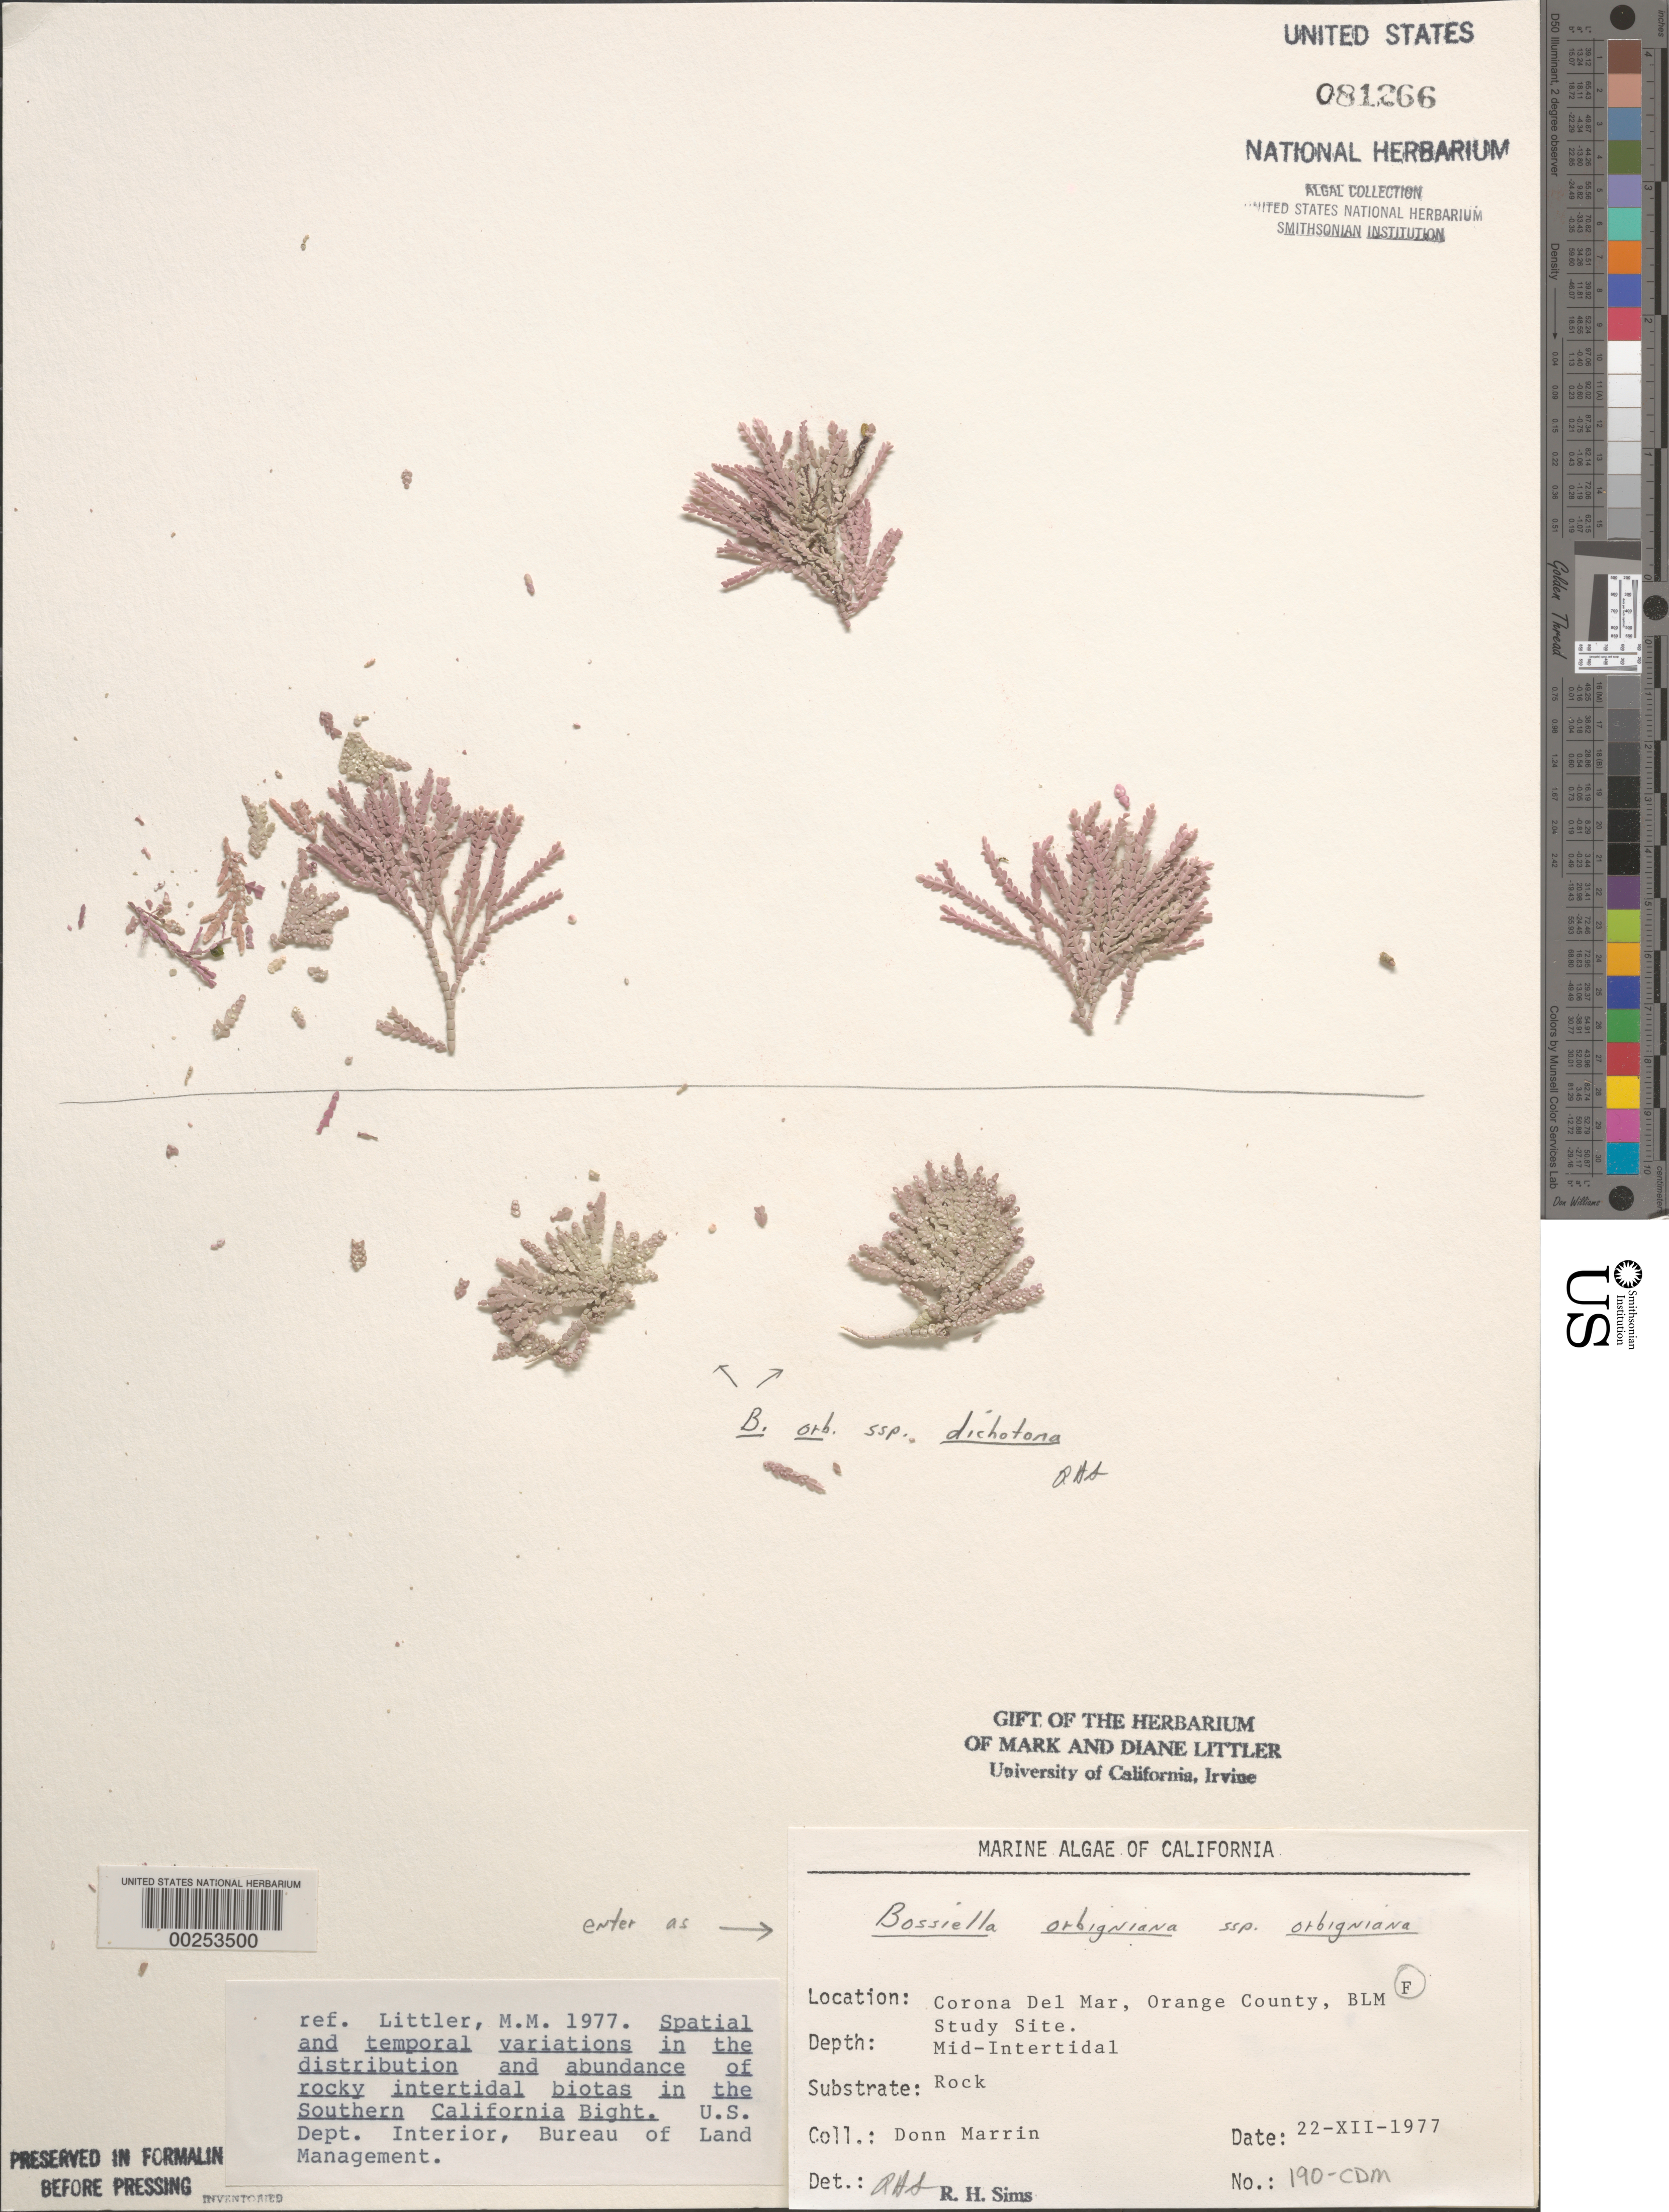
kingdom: Plantae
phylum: Rhodophyta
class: Florideophyceae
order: Corallinales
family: Corallinaceae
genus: Bossiella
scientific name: Bossiella orbigniana subsp. orbigniana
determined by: Sims, Robert H.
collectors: D. Marrin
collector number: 190-CDM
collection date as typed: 22 Dec 1977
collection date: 1977-12-22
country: United States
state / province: California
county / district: Orange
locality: Corona del Mar, mouth of Morning Canyon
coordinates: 33 35'14"N, 117 51'54"W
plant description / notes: BLM-SOCALBIGHT Rocky Intertidal Survey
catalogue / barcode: US 81266